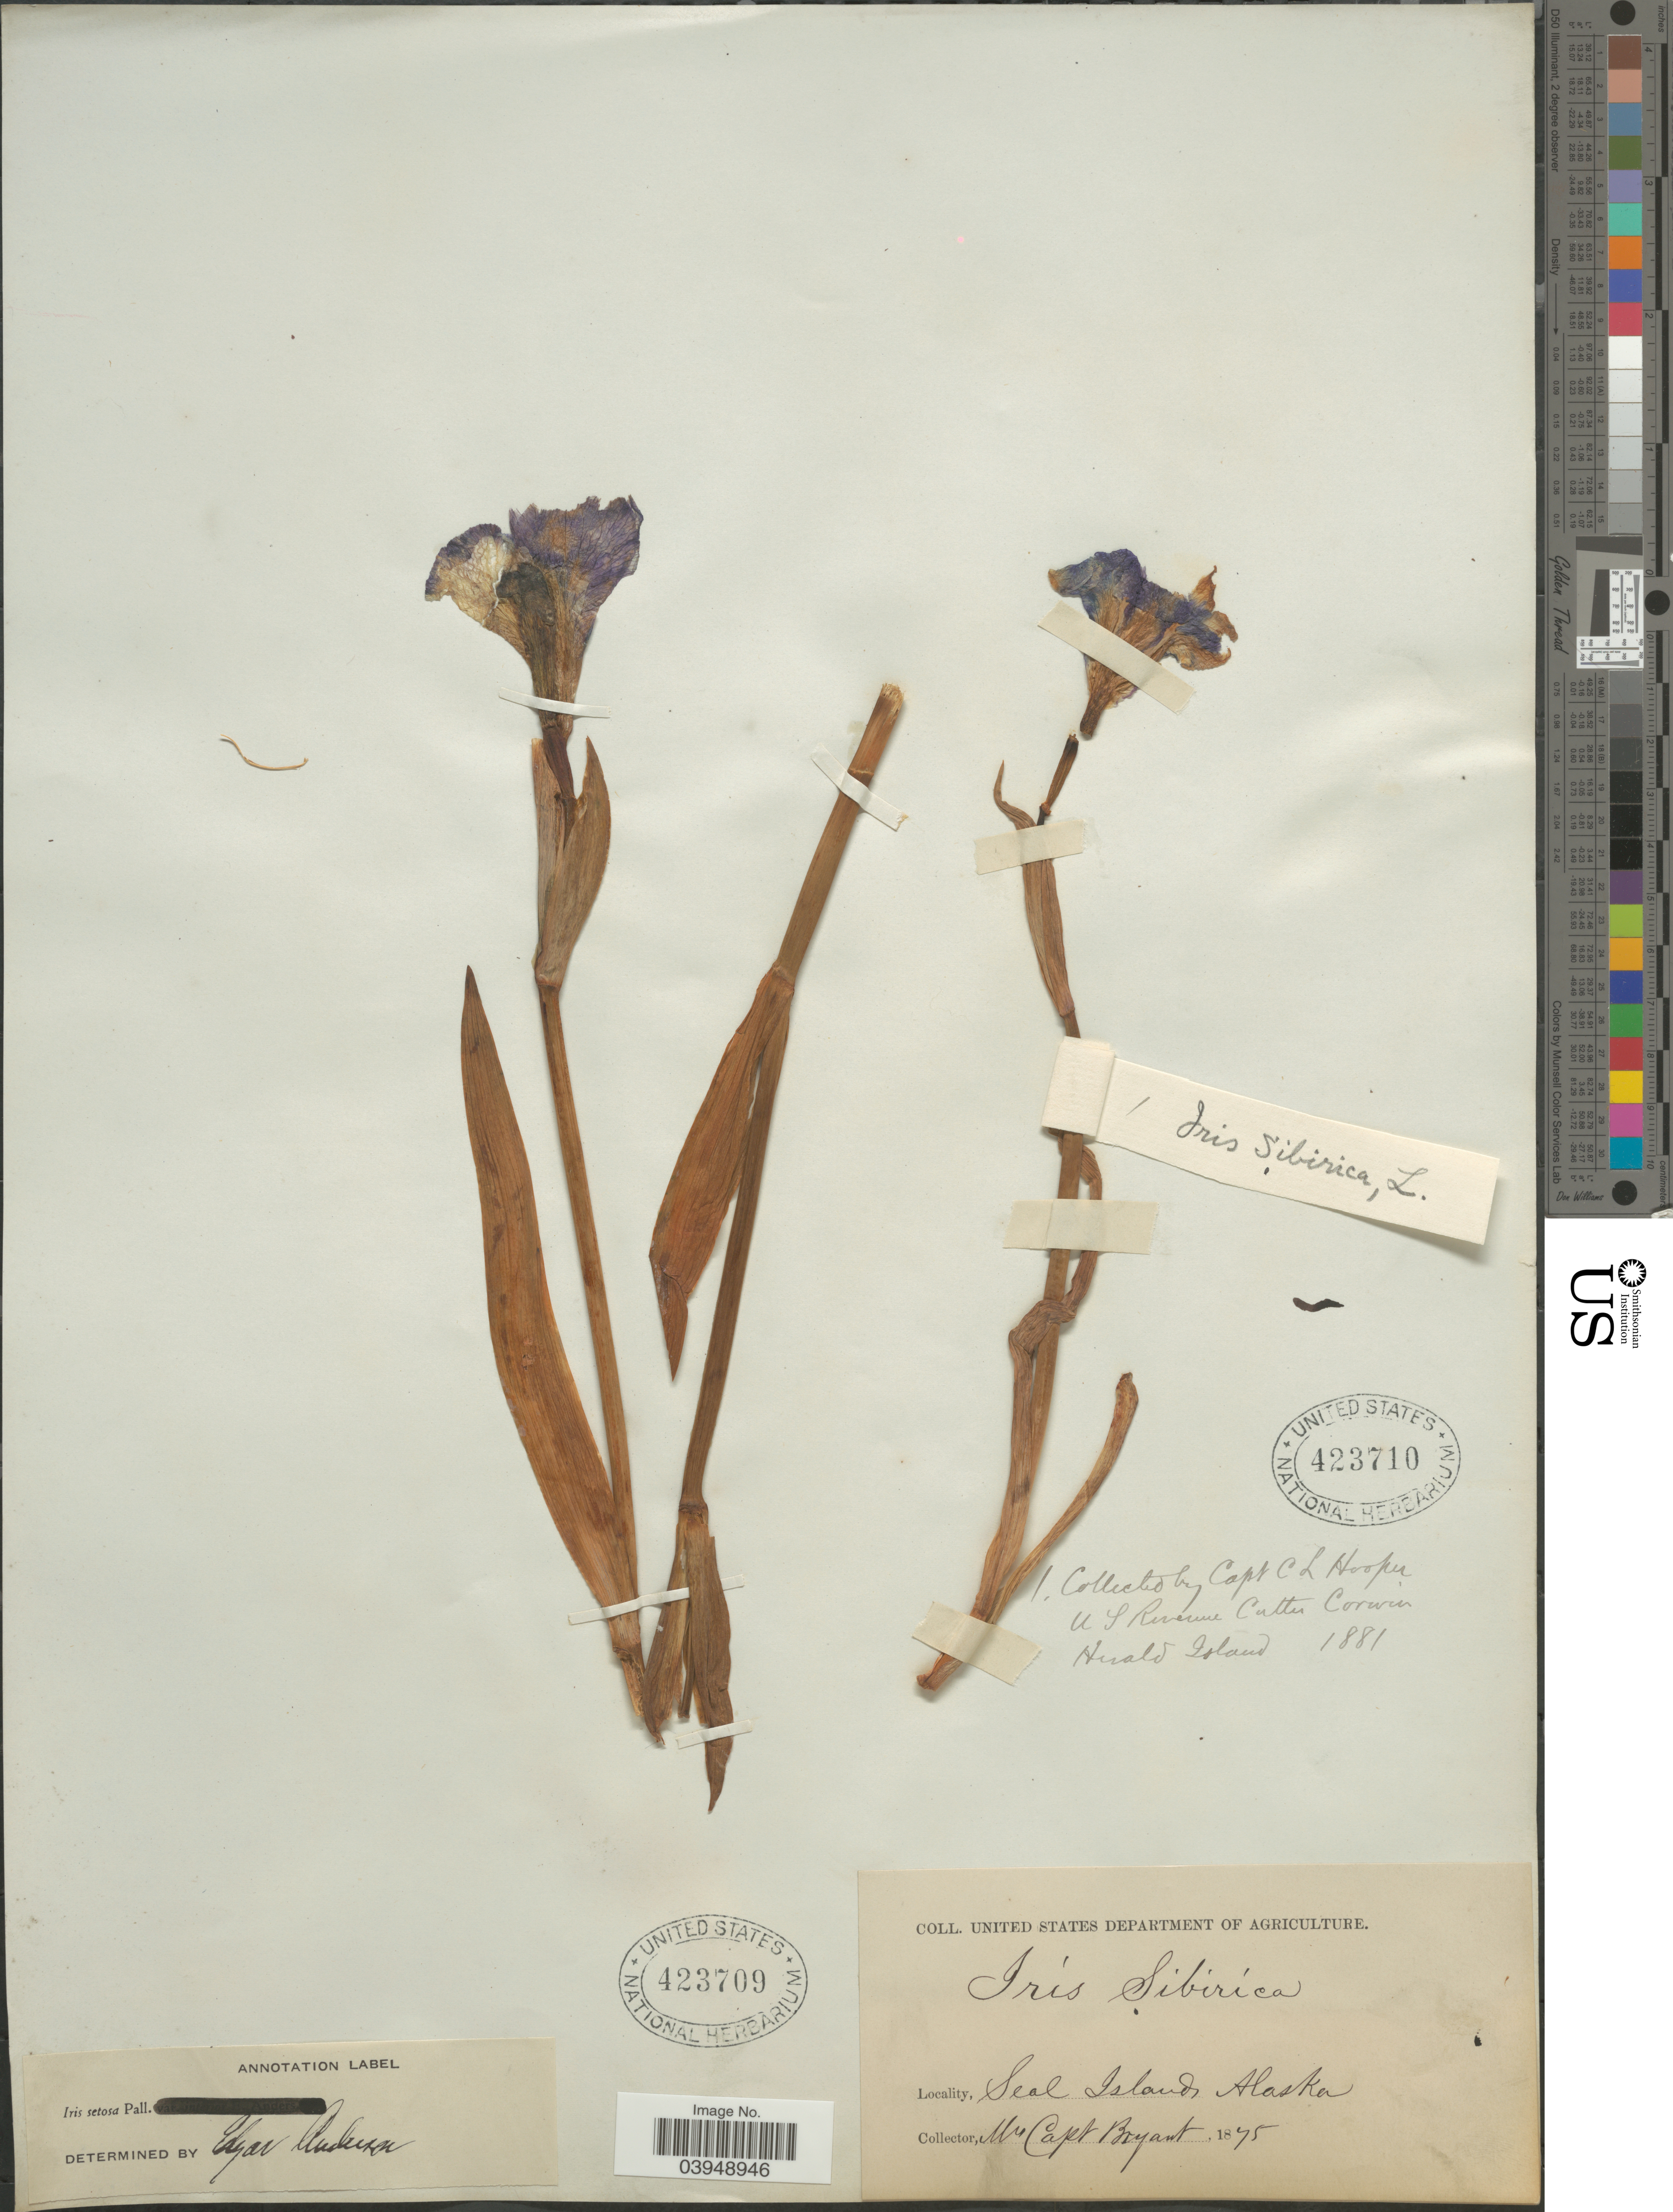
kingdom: Plantae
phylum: Tracheophyta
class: Liliopsida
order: Asparagales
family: Iridaceae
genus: Iris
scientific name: Iris setosa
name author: Pall. ex Link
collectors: C. Hooper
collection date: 1881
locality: U.S. Riverine Cutter Corwin Herald Island.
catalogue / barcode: US 423710-2